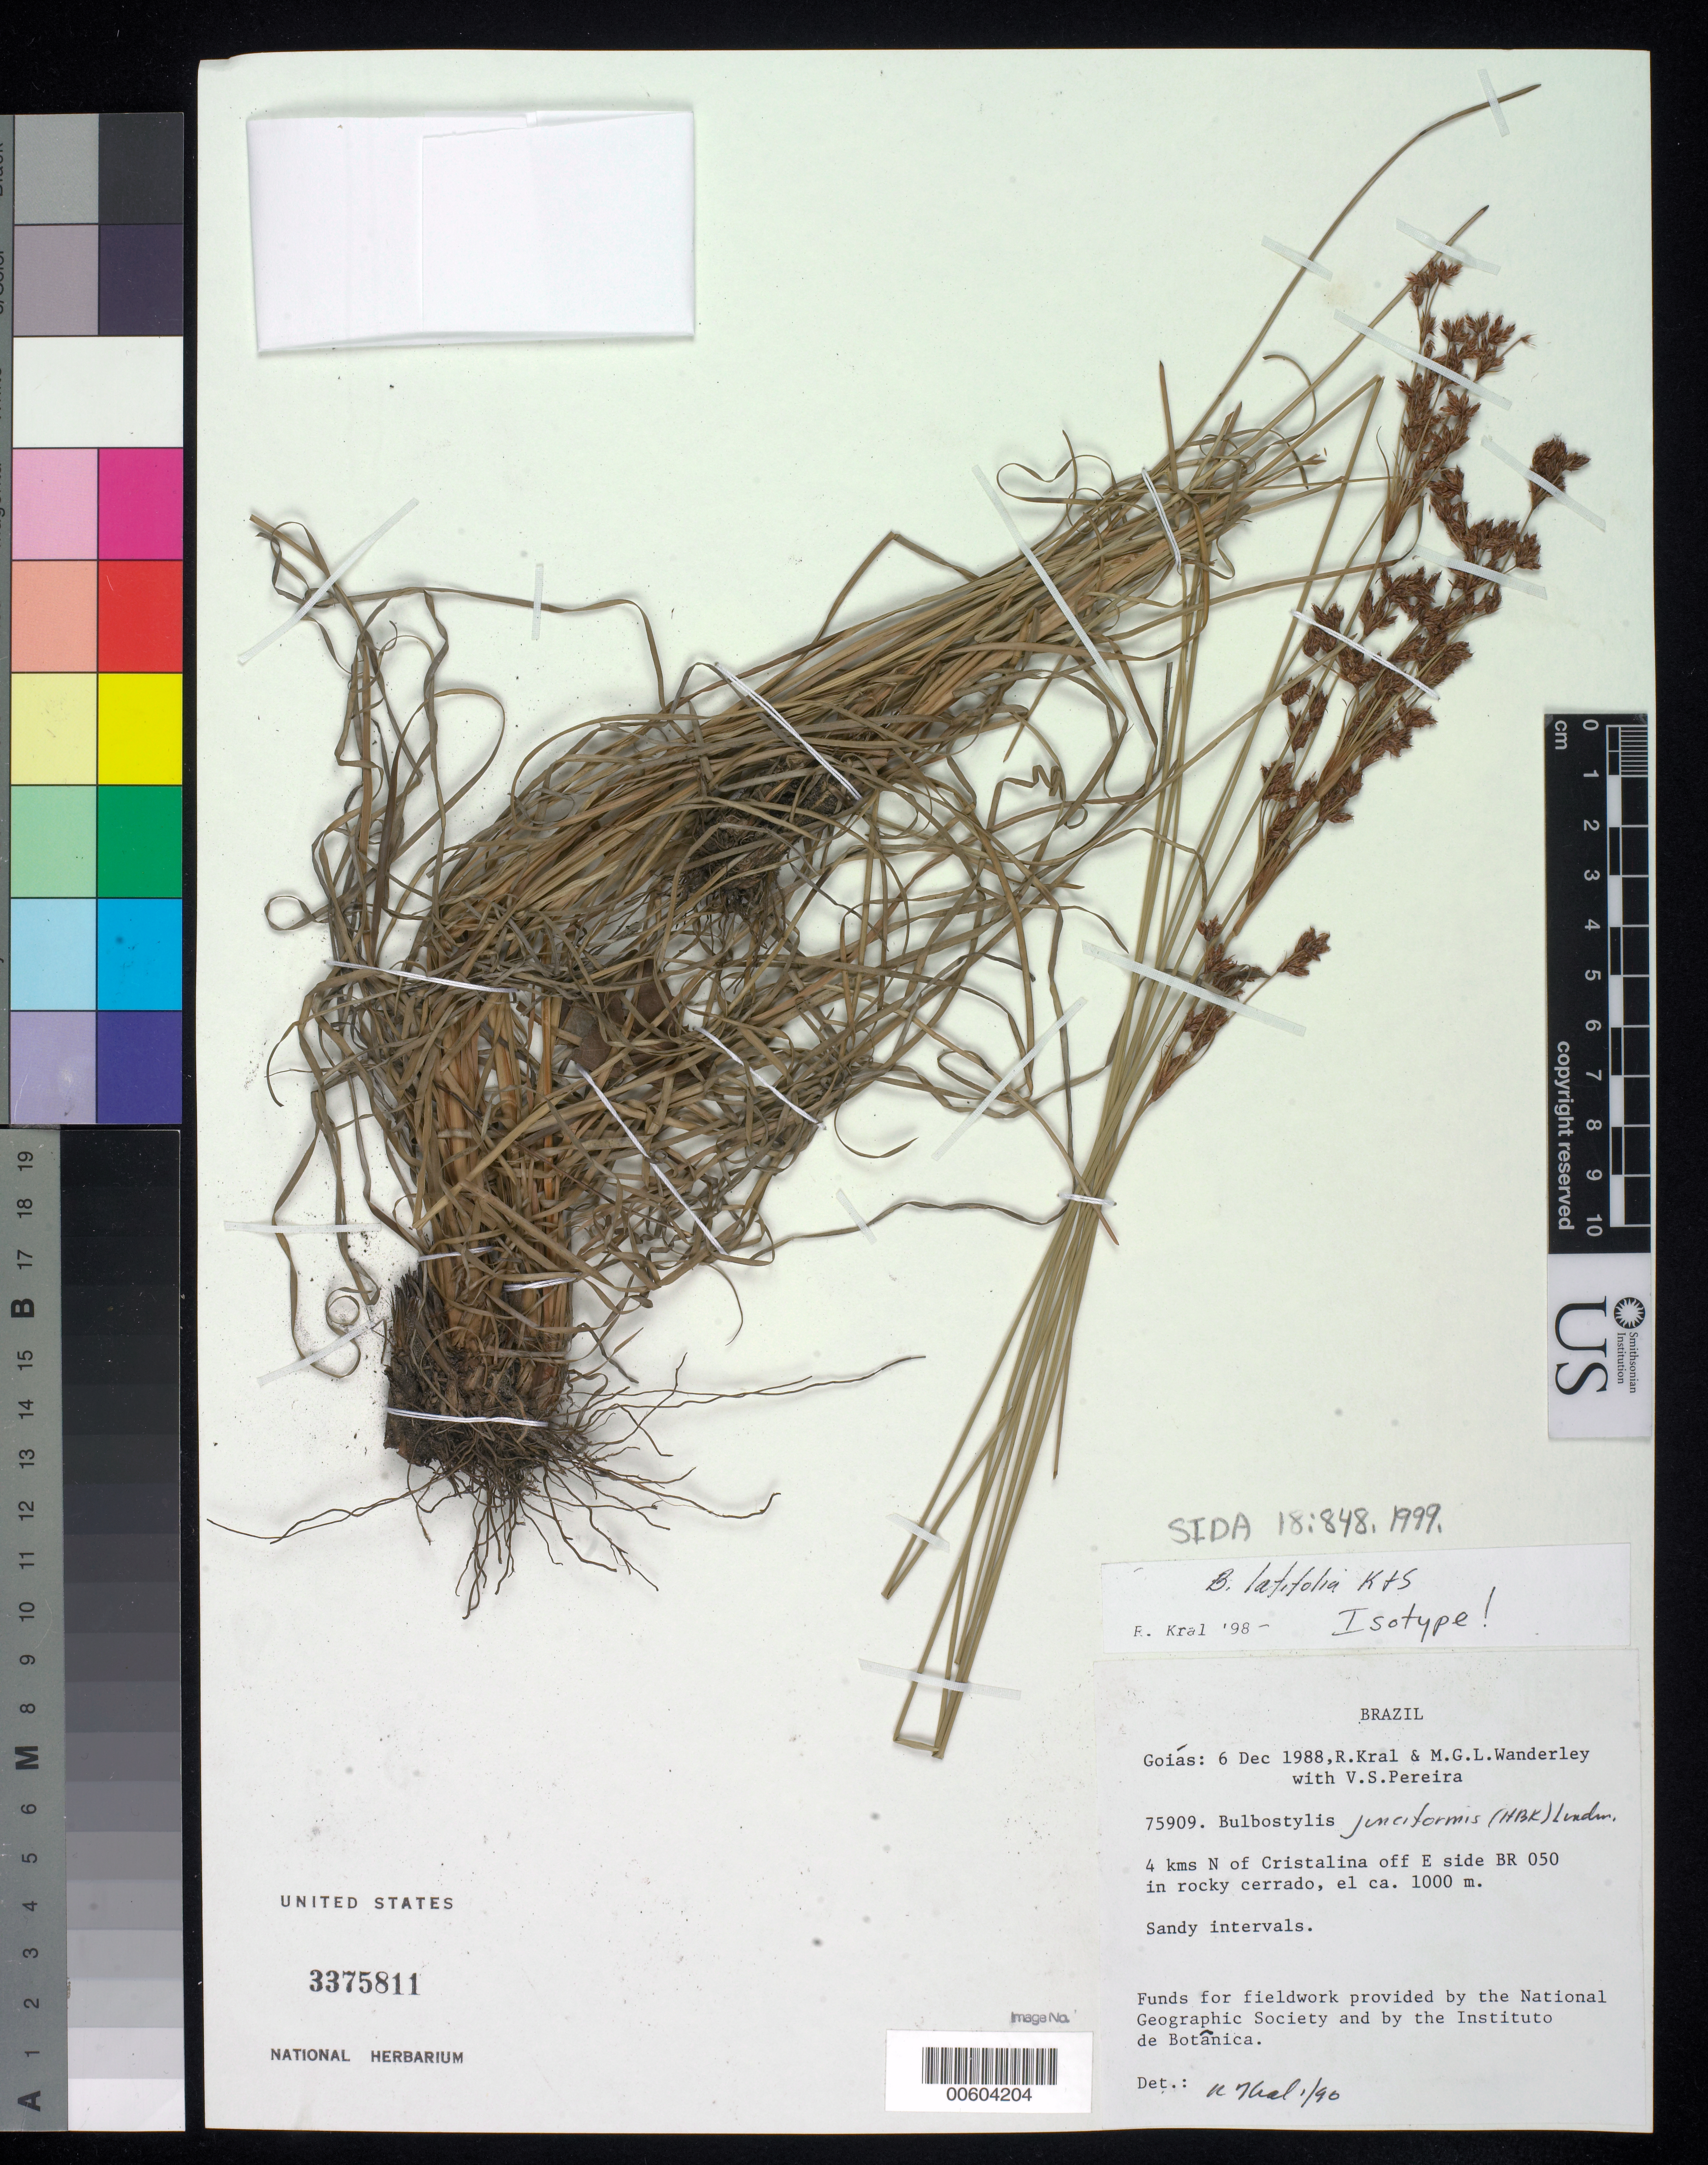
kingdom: Plantae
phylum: Tracheophyta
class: Liliopsida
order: Poales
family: Cyperaceae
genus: Bulbostylis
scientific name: Bulbostylis latifolia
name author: Kral & M.T. Strong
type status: Isotype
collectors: R. Kral, M. G. L. Wanderley & V. Pereira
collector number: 75909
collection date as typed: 06 Dec 1988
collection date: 1988-12-06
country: Brazil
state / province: Goiás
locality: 4 kms N of Cristalina off E side BR 050 in rocky Cerrado.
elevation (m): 1000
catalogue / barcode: US 3375811